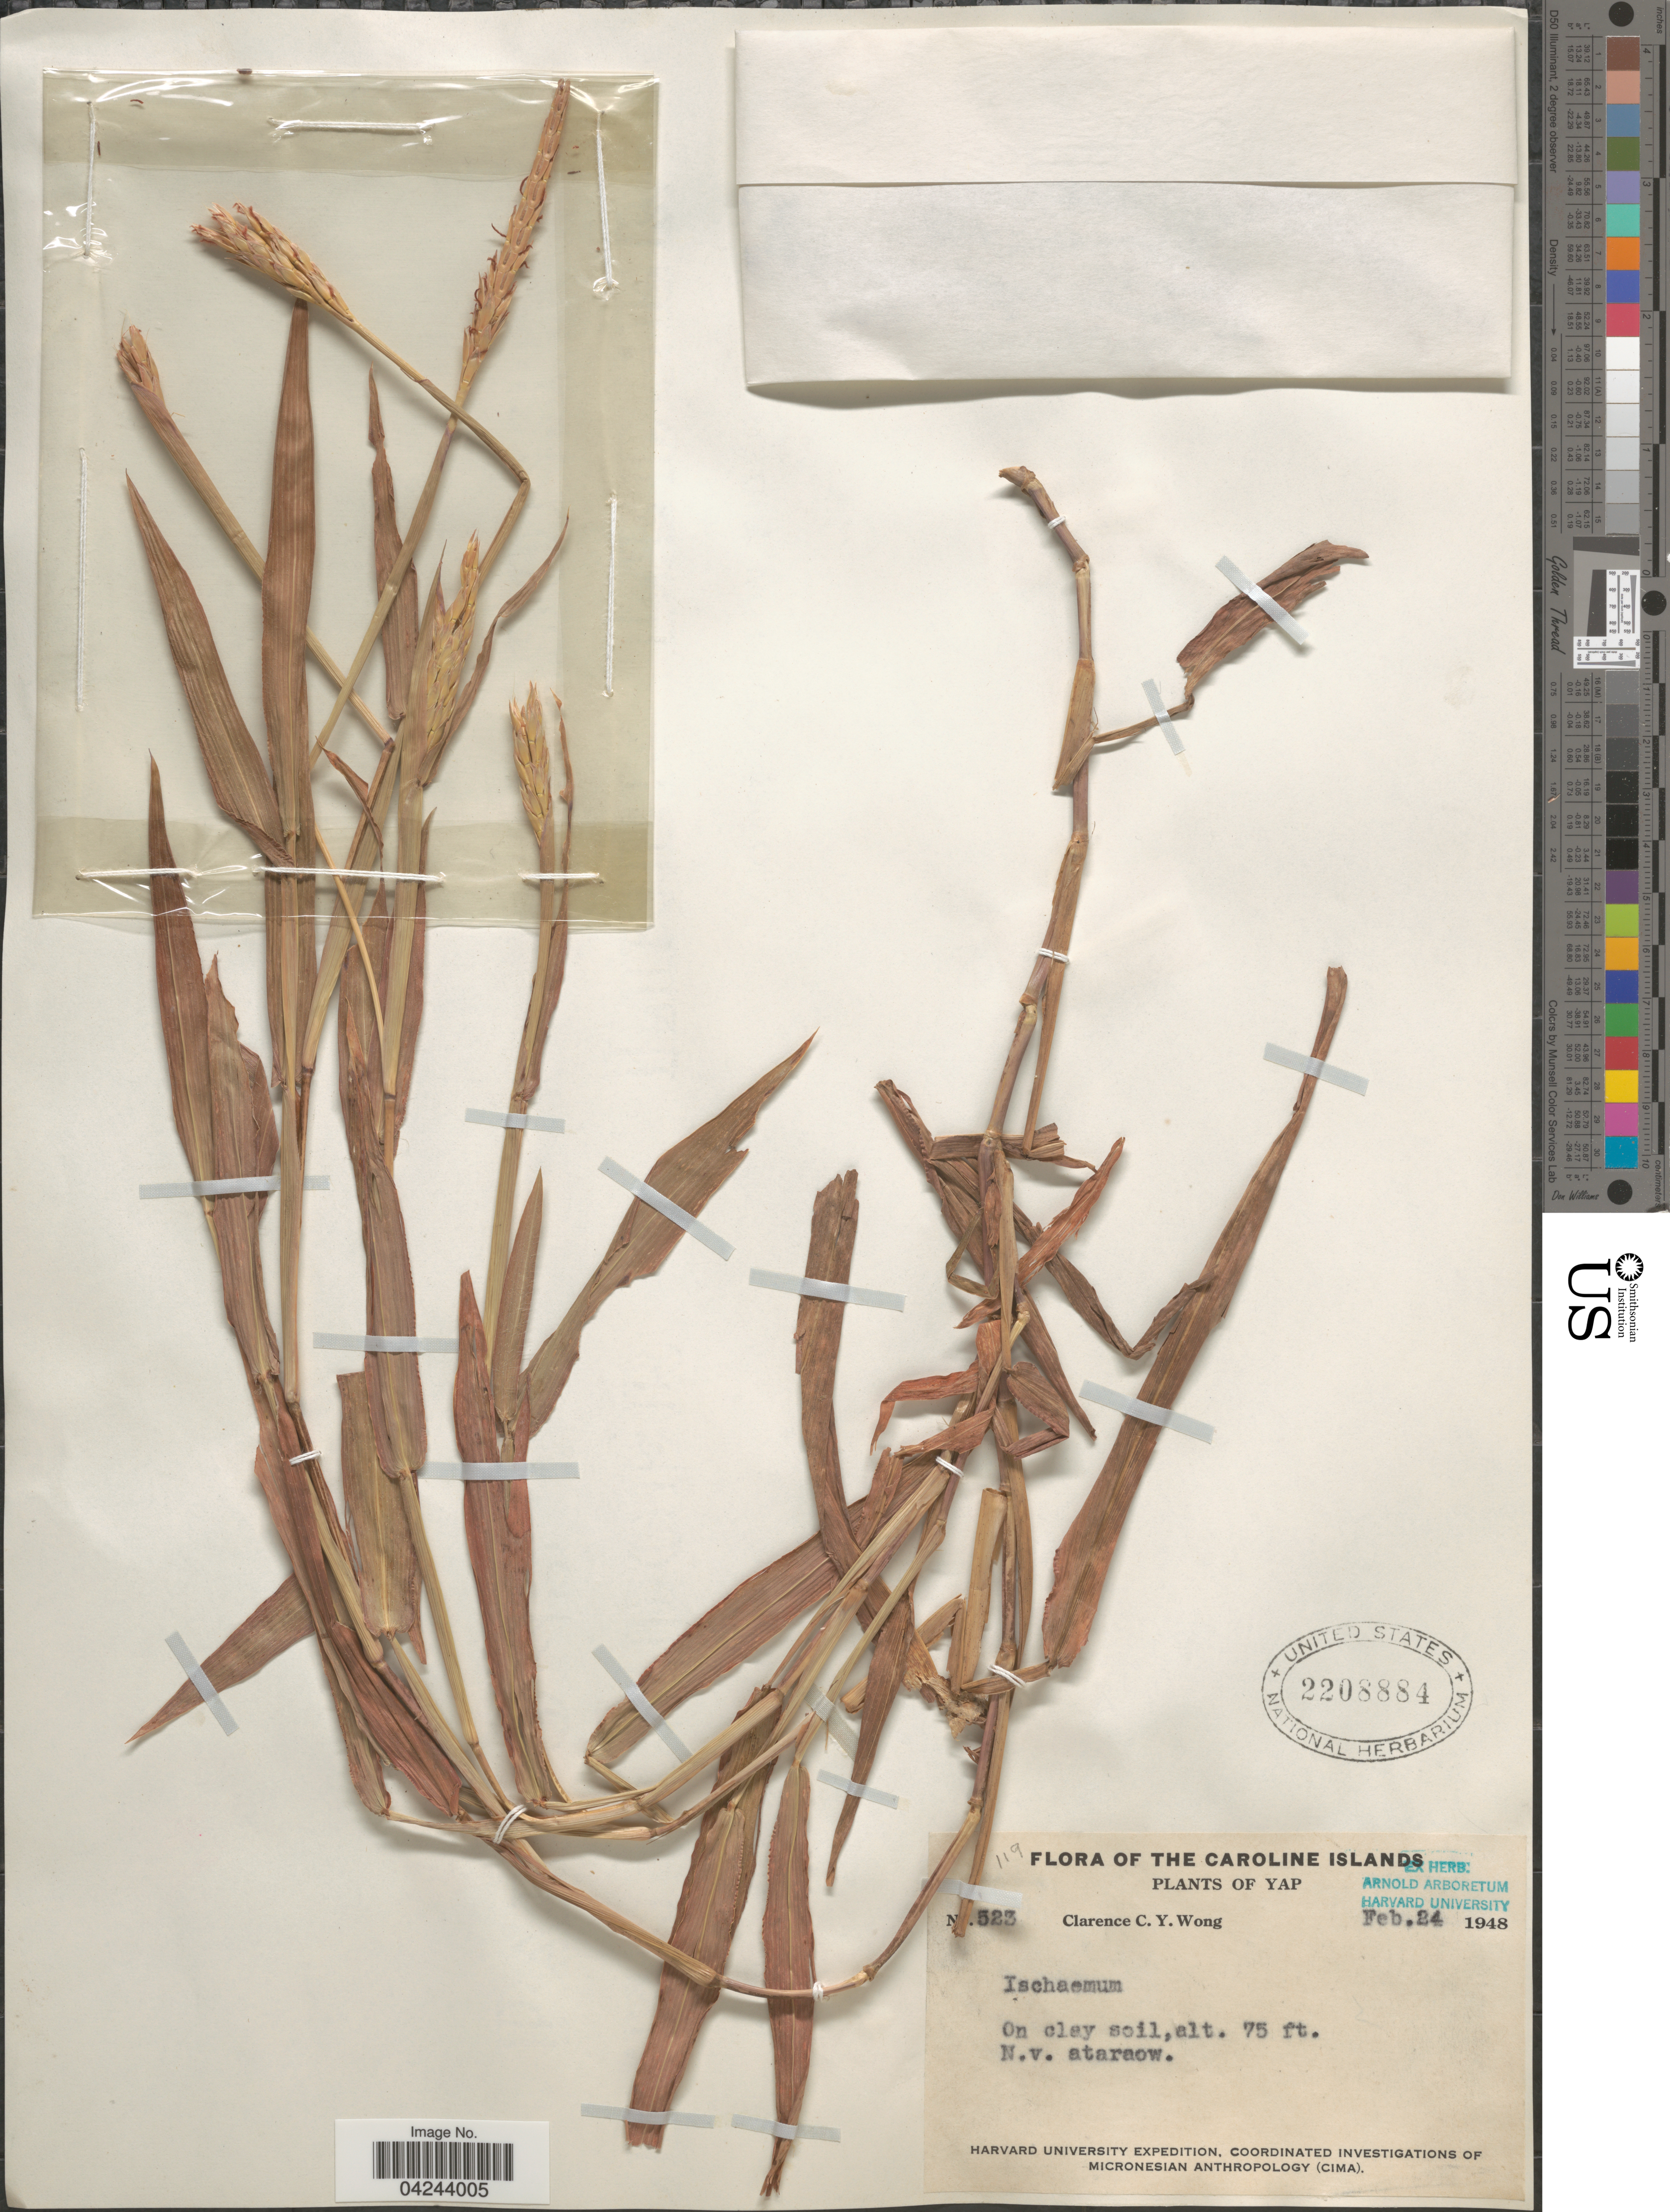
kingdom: Plantae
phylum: Tracheophyta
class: Liliopsida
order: Poales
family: Poaceae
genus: Ischaemum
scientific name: Ischaemum sp.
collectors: C. Y. C. Wong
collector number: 523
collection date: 1948-02-24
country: Micronesia, Federated States of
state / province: Yap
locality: The Caroline Islands. N.v. ataraow. Harvard University Expedition.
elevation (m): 23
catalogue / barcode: US 2208884